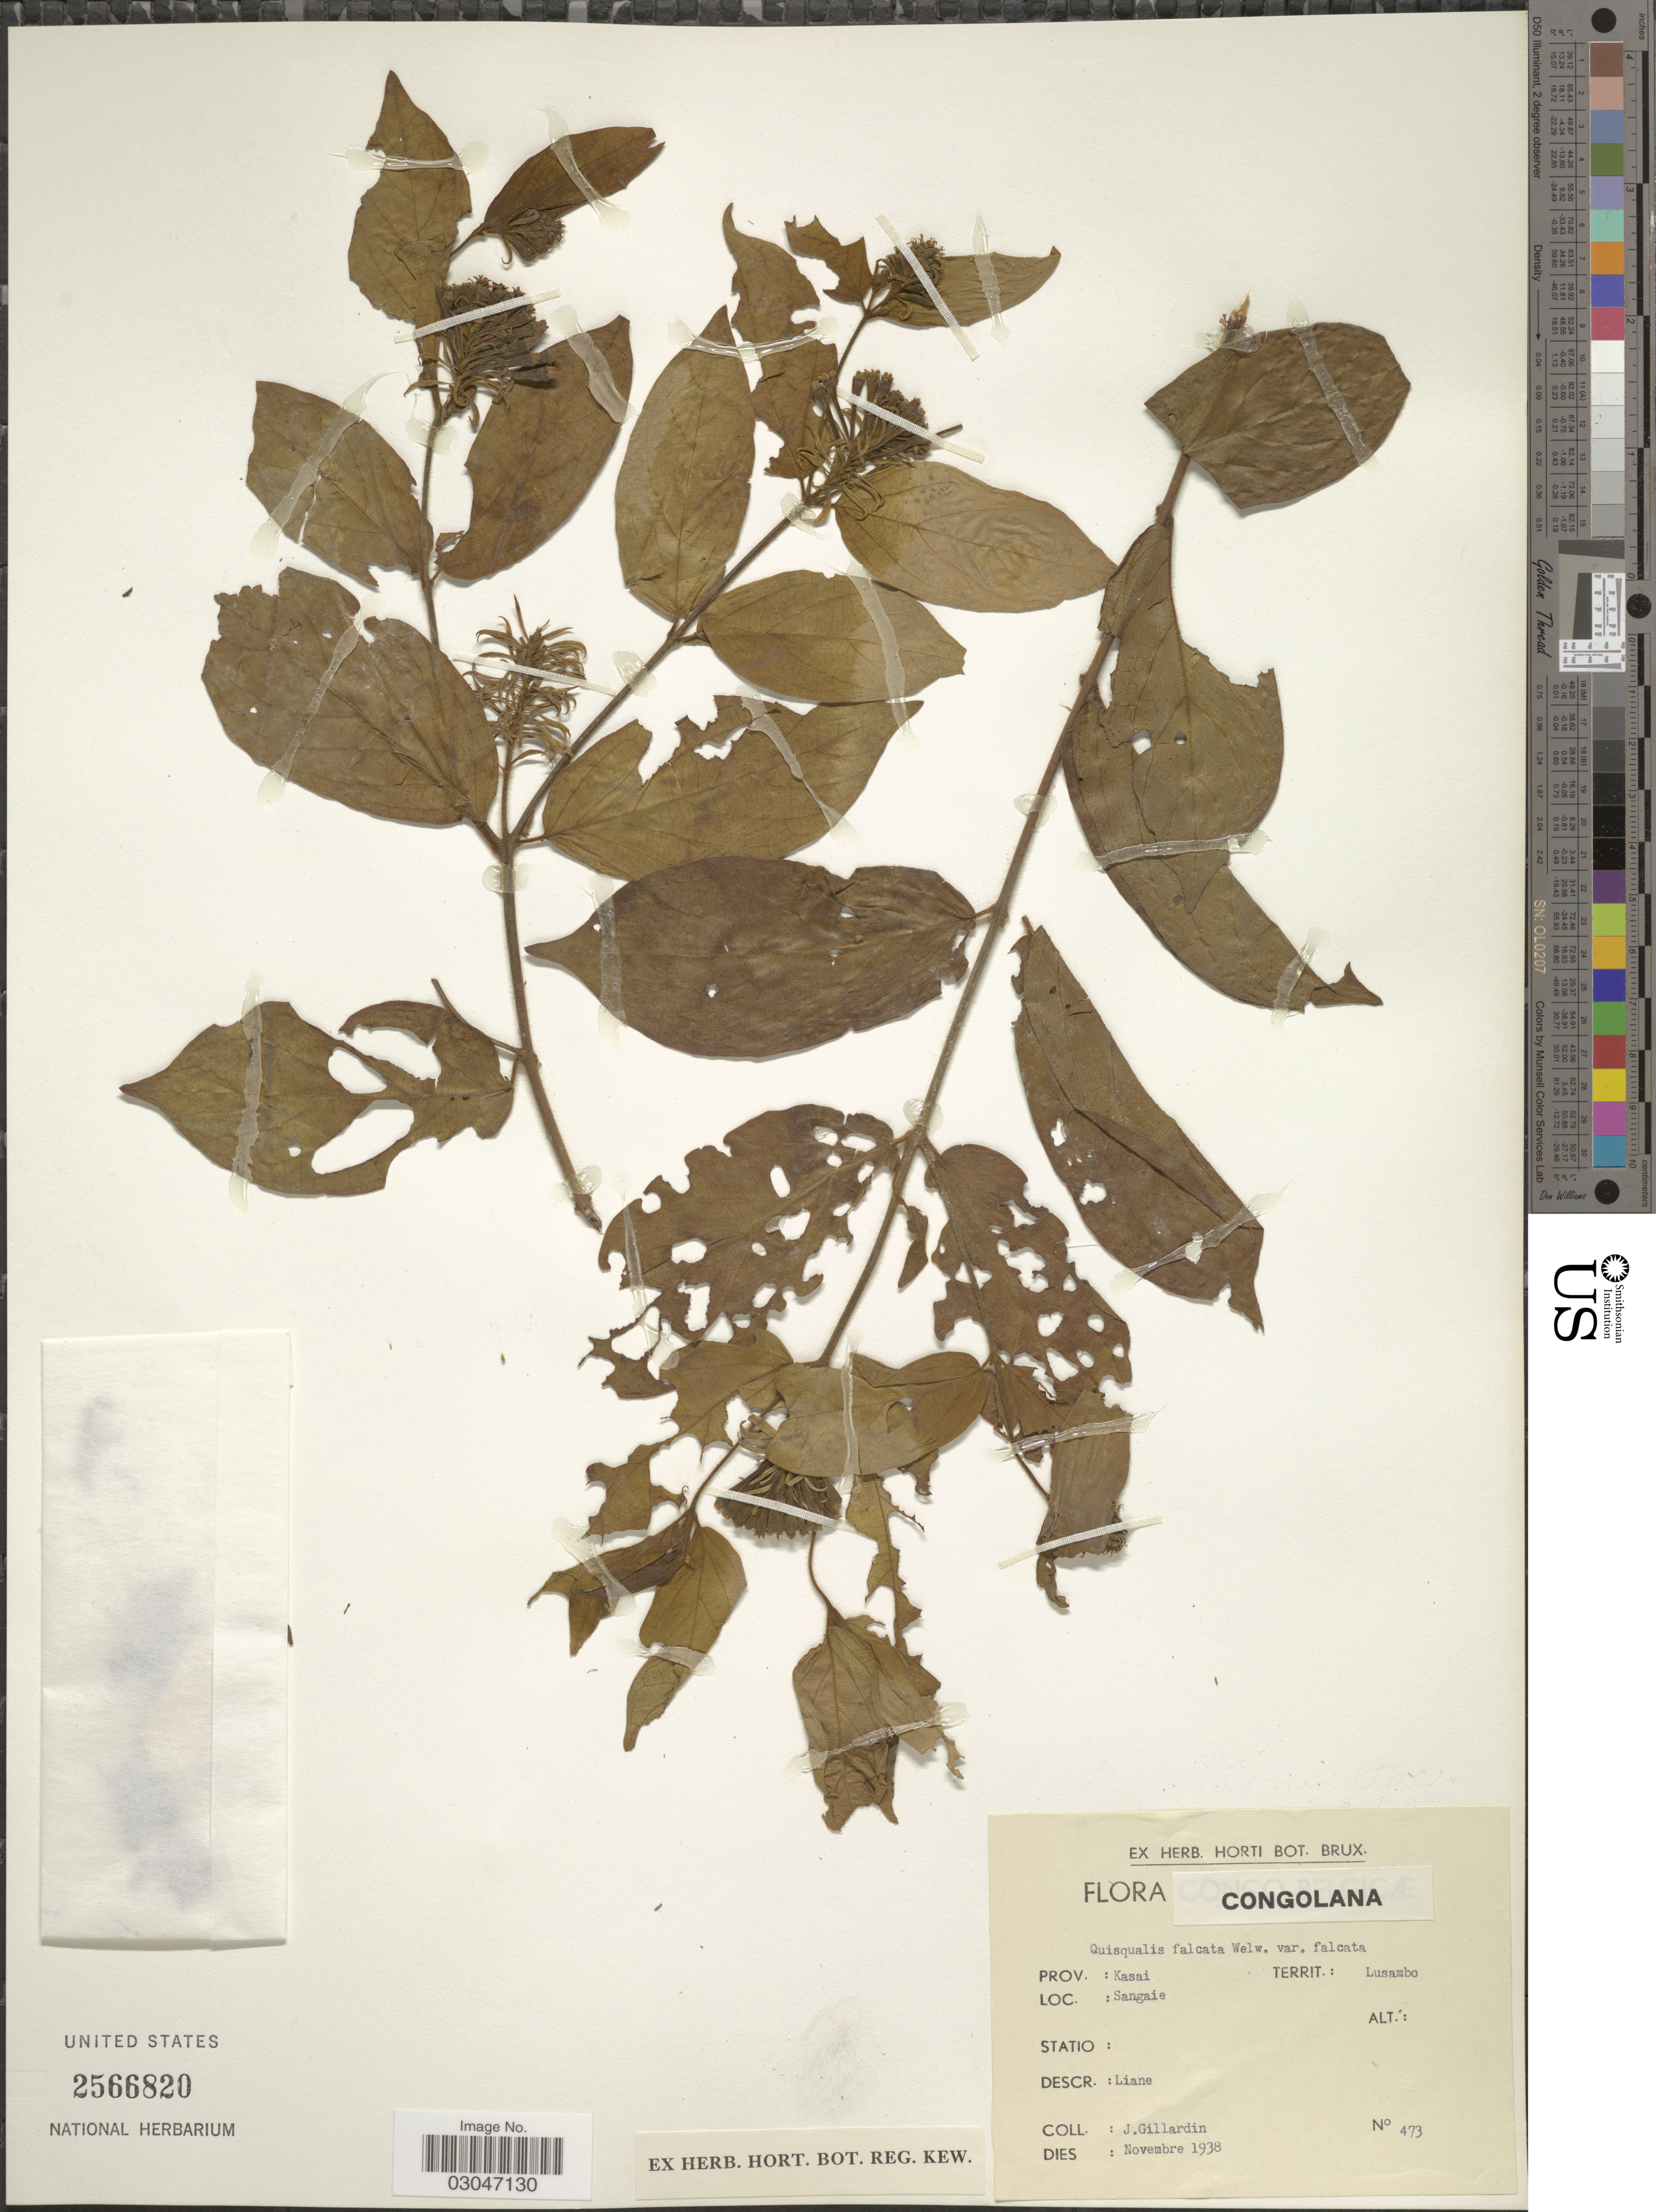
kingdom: Plantae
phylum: Tracheophyta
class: Magnoliopsida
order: Myrtales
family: Combretaceae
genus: Combretum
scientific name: Combretum falcatum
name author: (Welw. ex Hiern) Jongkind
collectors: J. Gillardin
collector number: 473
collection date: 1938-11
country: Congo, Democratic Republic of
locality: Congolana, Prov.: Kasai, Territ.: Lusambo, Sangaie.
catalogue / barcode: US 2566820